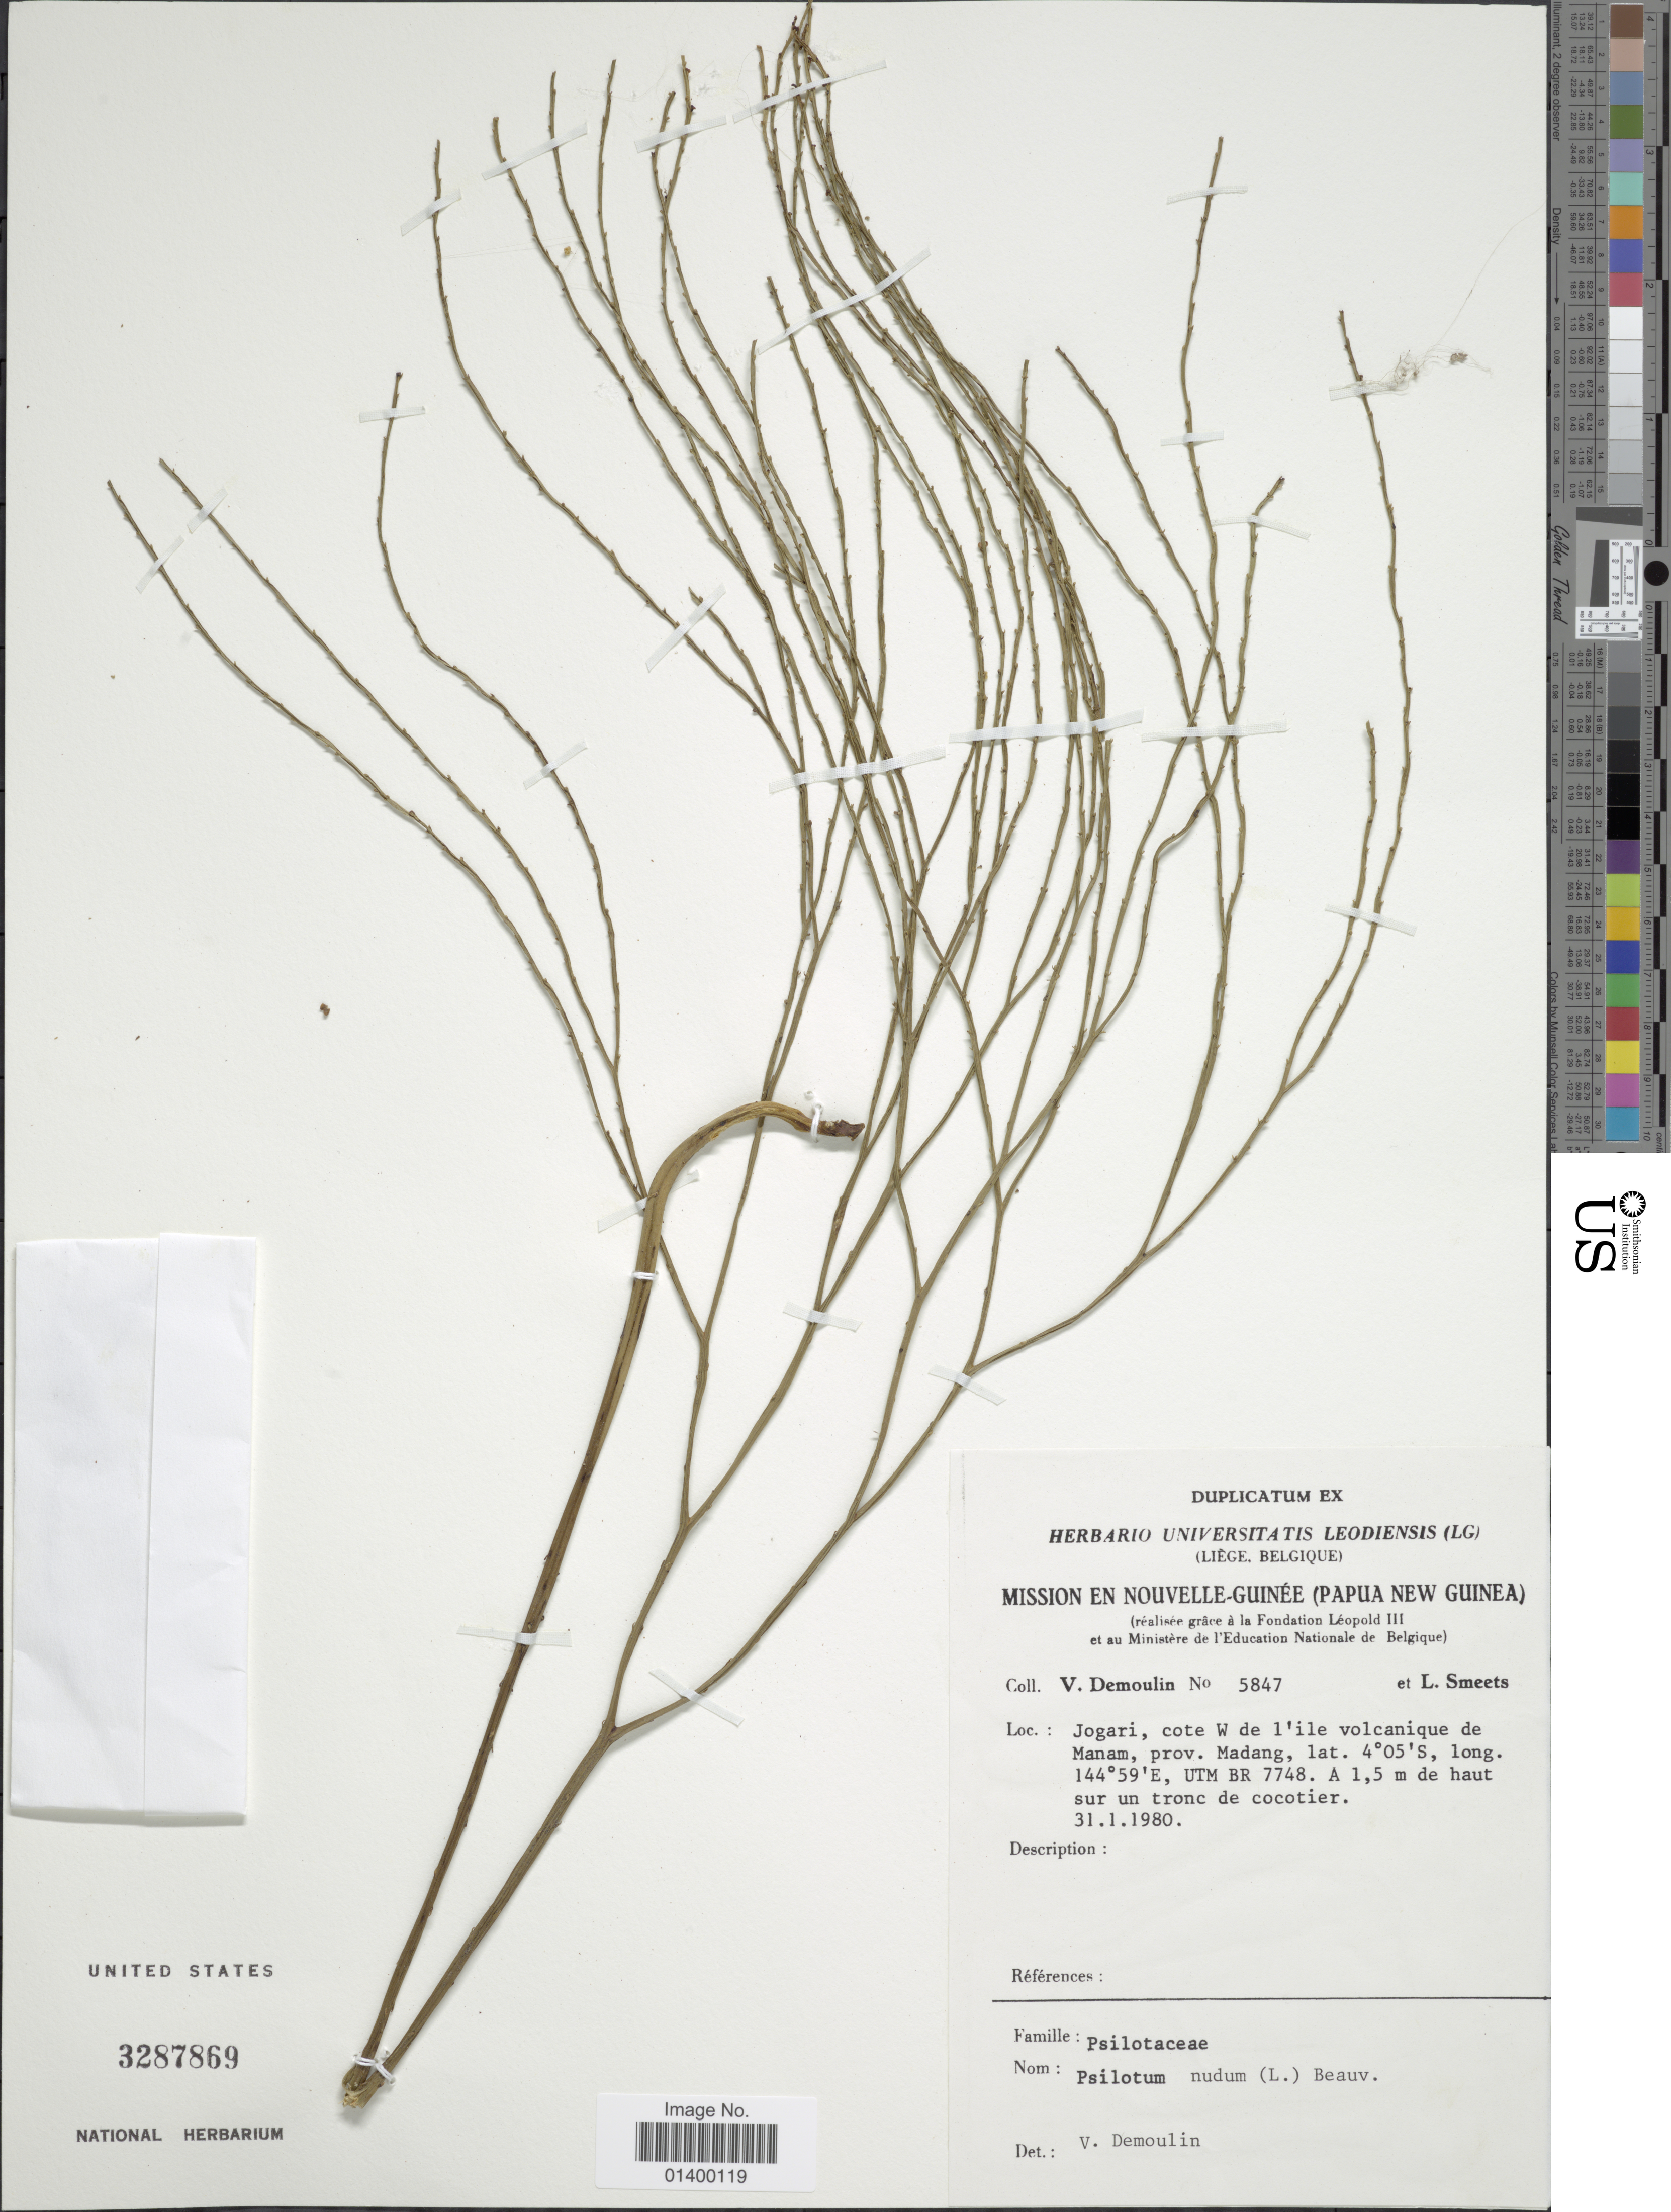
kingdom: Plantae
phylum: Tracheophyta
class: Polypodiopsida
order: Psilotales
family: Psilotaceae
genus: Psilotum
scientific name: Psilotum nudum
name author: (L.) P. Beauv.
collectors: V. Demoulin & L. Smeets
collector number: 5847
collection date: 1980-01-31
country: Papua New Guinea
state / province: Madang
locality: Jogari, cote W de l'ile volcanique de Manam, UTM BR 7748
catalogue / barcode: US 3287869